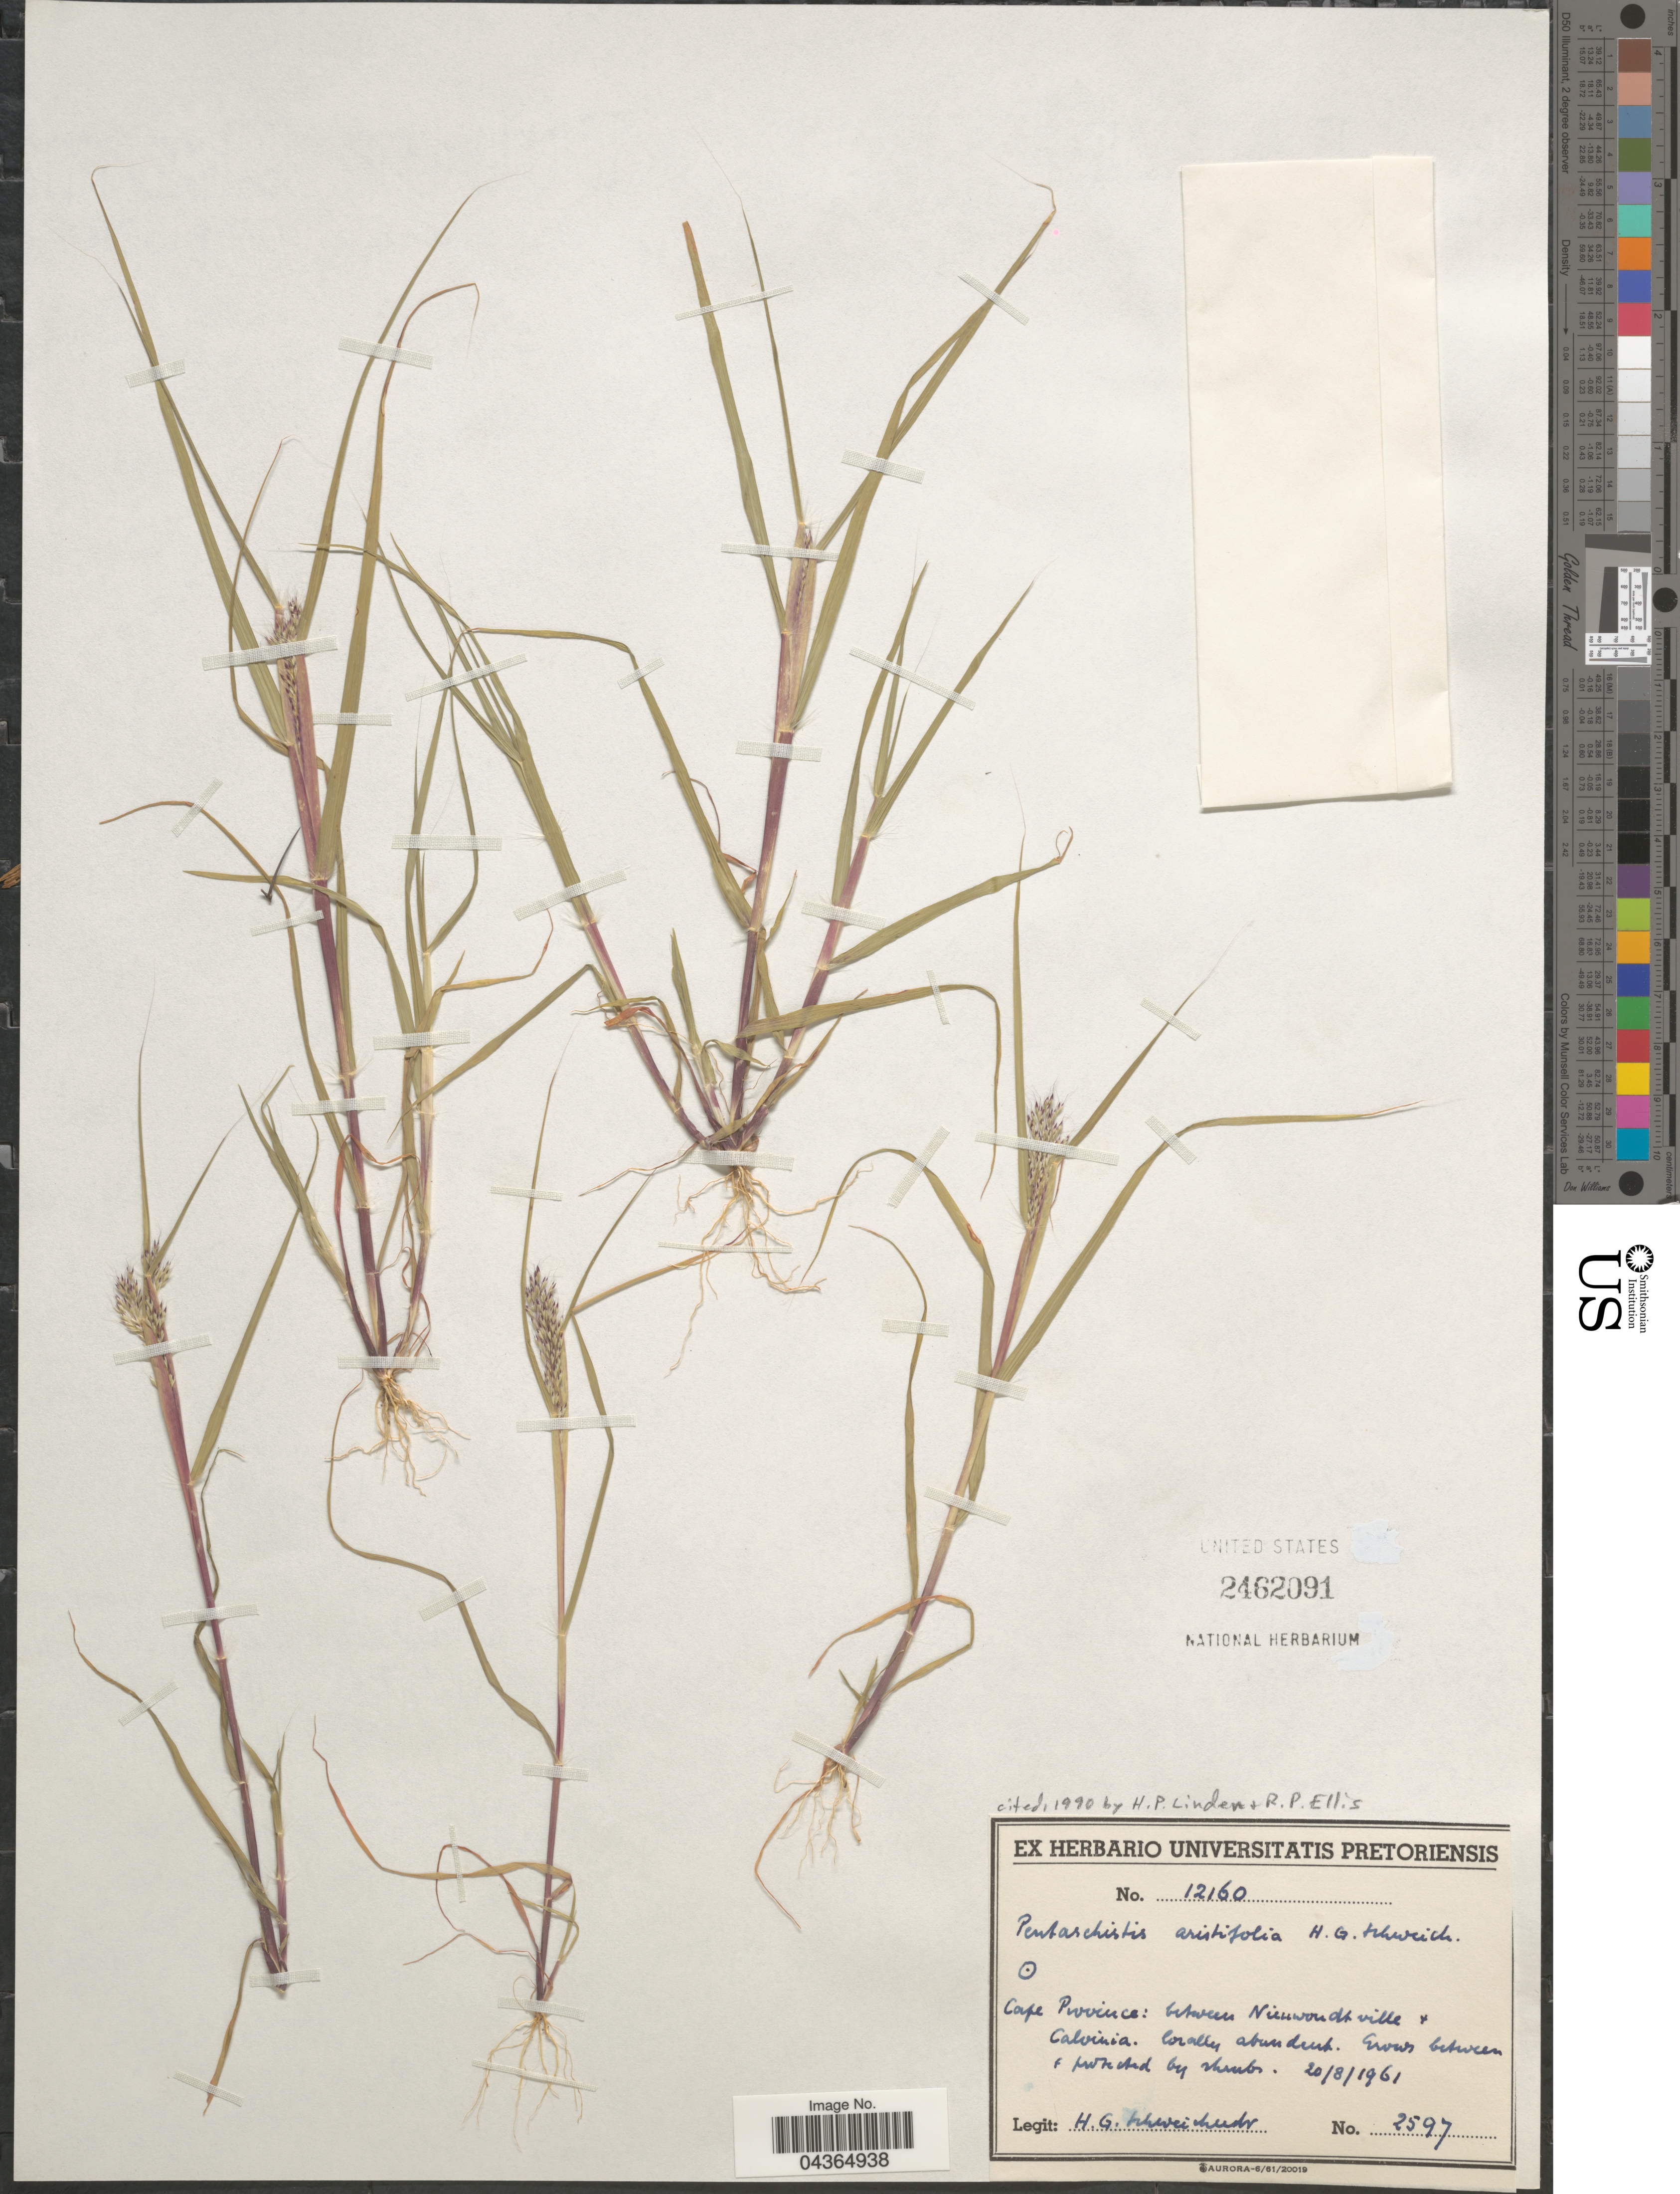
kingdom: Plantae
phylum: Tracheophyta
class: Liliopsida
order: Poales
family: Poaceae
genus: Pentameris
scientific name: Pentameris aristifolia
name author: (Schweick.) Galley & H.P. Linder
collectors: H. Schweickerdt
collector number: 2597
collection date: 1961-08-20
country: South Africa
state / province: Northern Cape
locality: Between Nieuwoudville + Calvinia.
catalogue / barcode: US 2462091